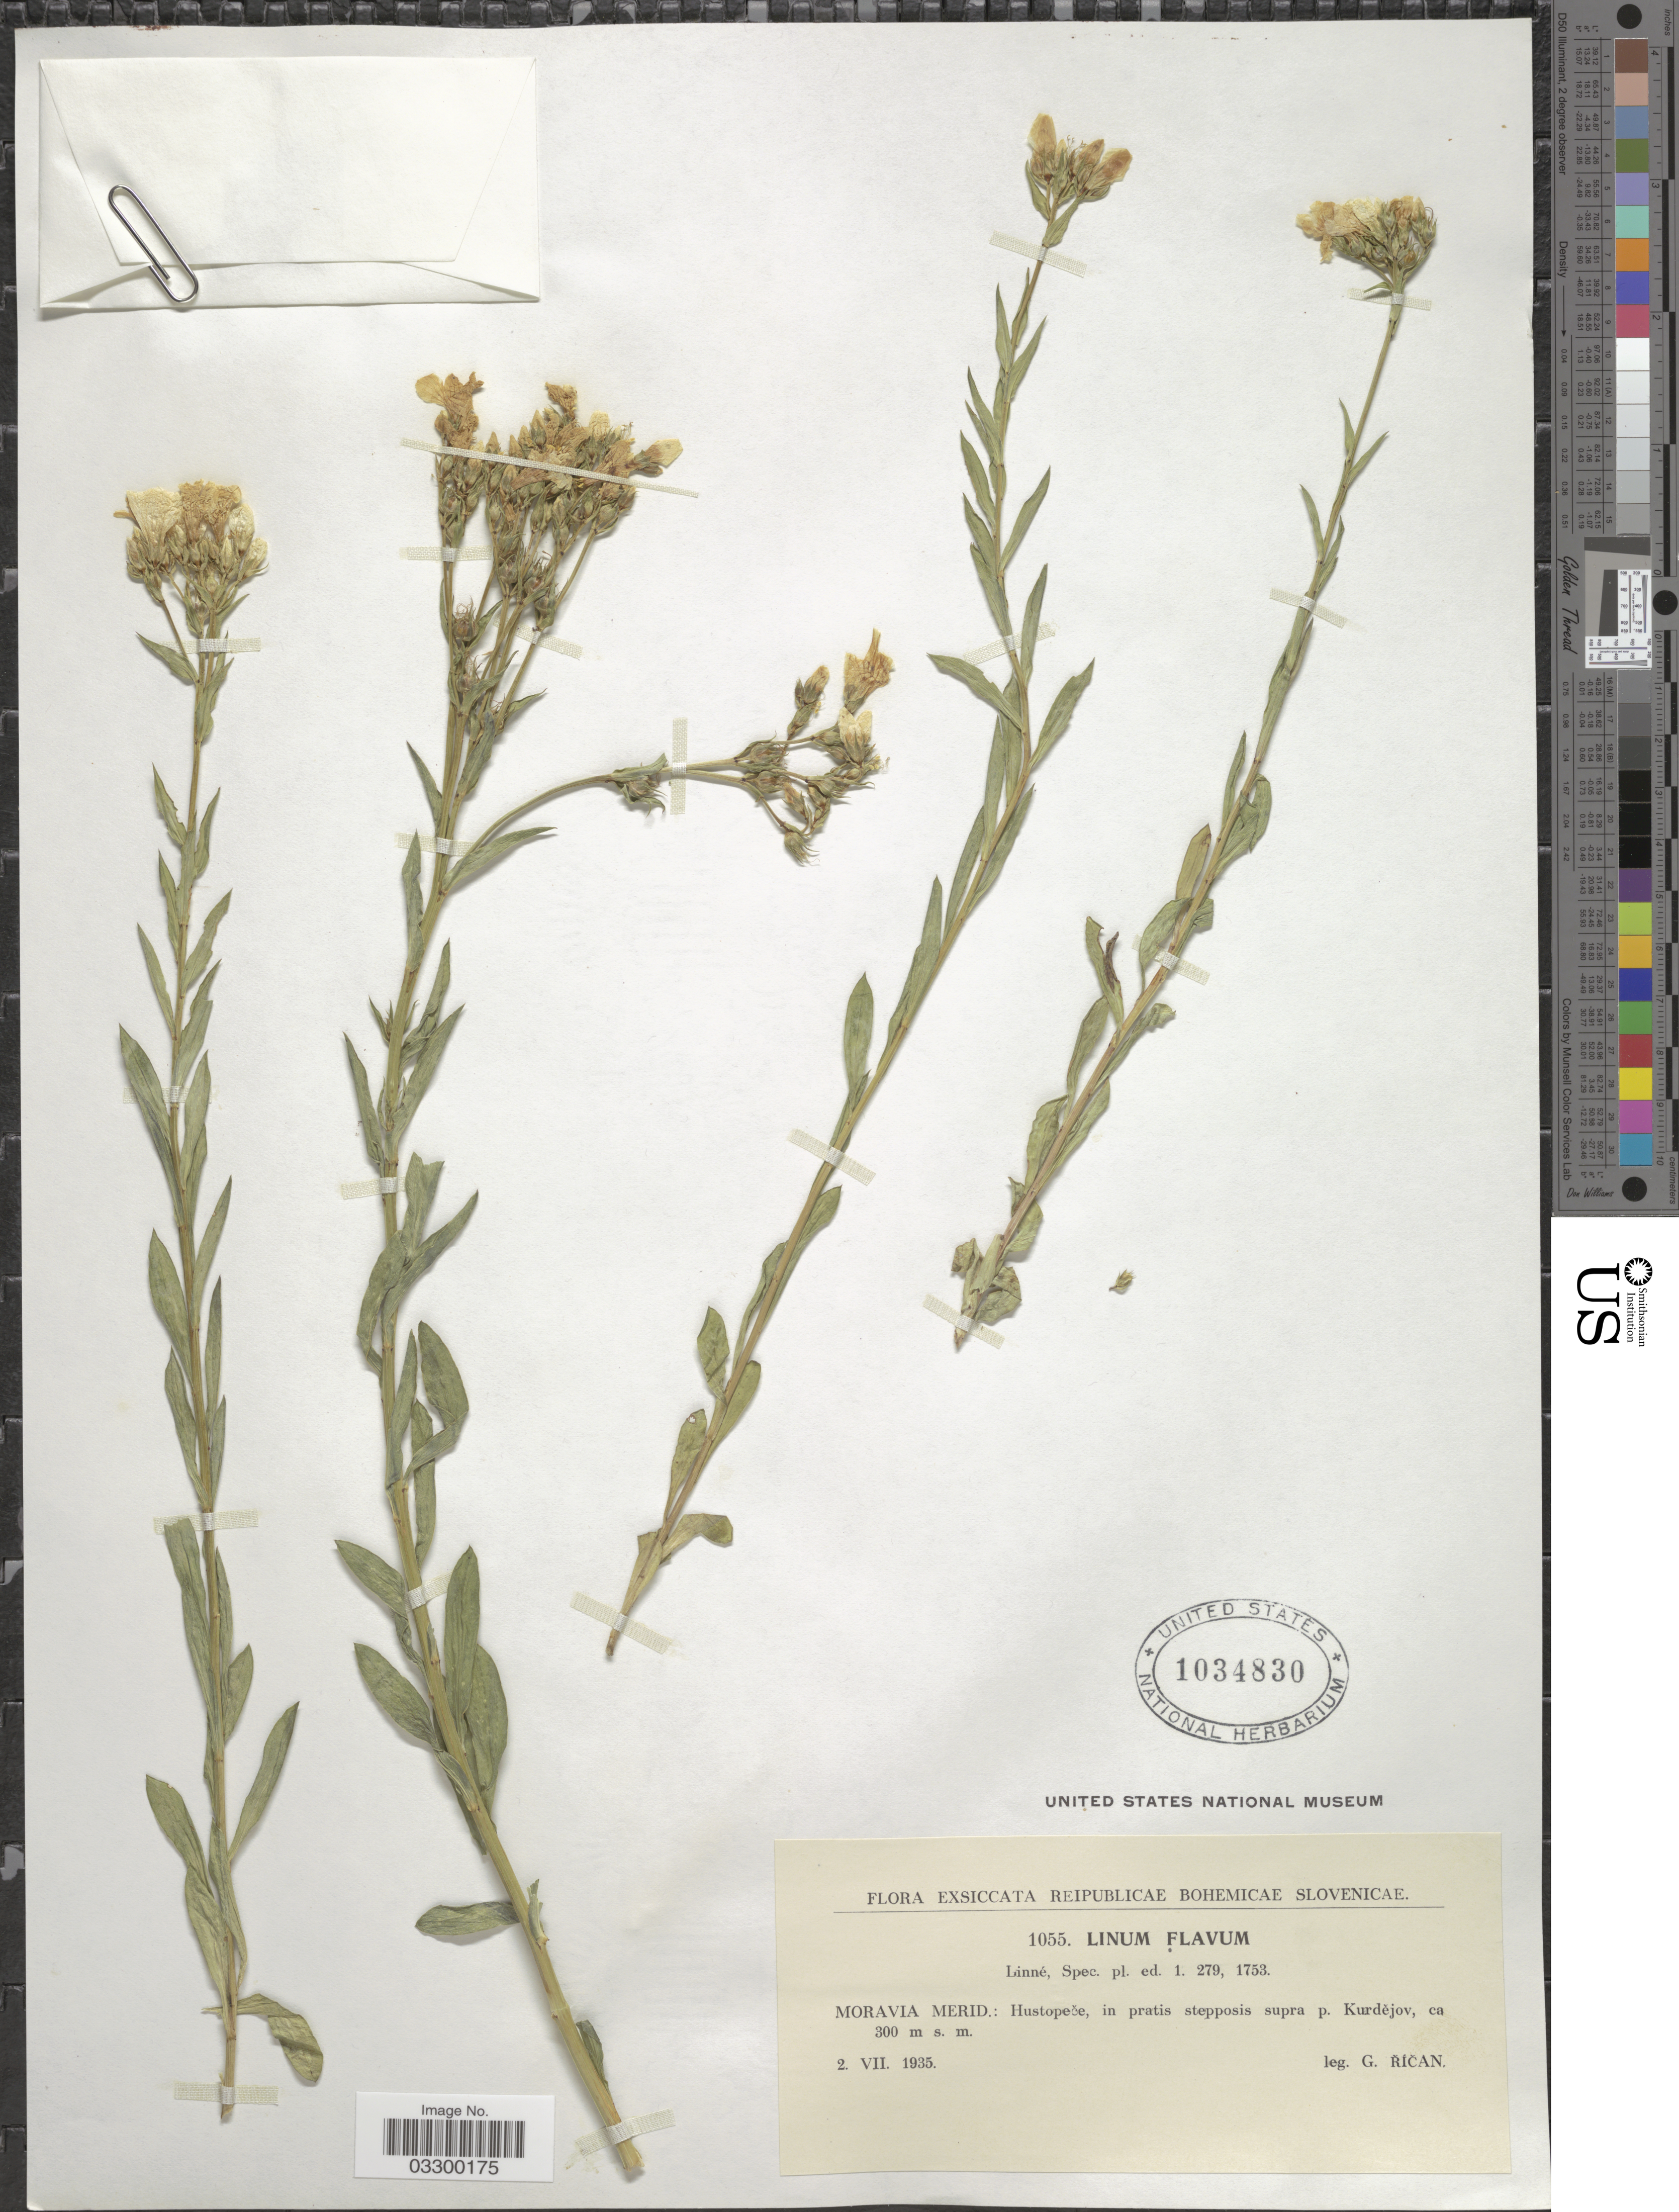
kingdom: Plantae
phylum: Tracheophyta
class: Magnoliopsida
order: Malpighiales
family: Linaceae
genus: Linum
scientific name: Linum flavum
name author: L.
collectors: G. Rican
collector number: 1055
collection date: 1935-07-02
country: Czechia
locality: Reipublicae Bohemicae Slovenicae. Moravia Merid.: Hustopeče, in pratis stepposis supra p. Kurdějov.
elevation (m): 300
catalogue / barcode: US 1034830